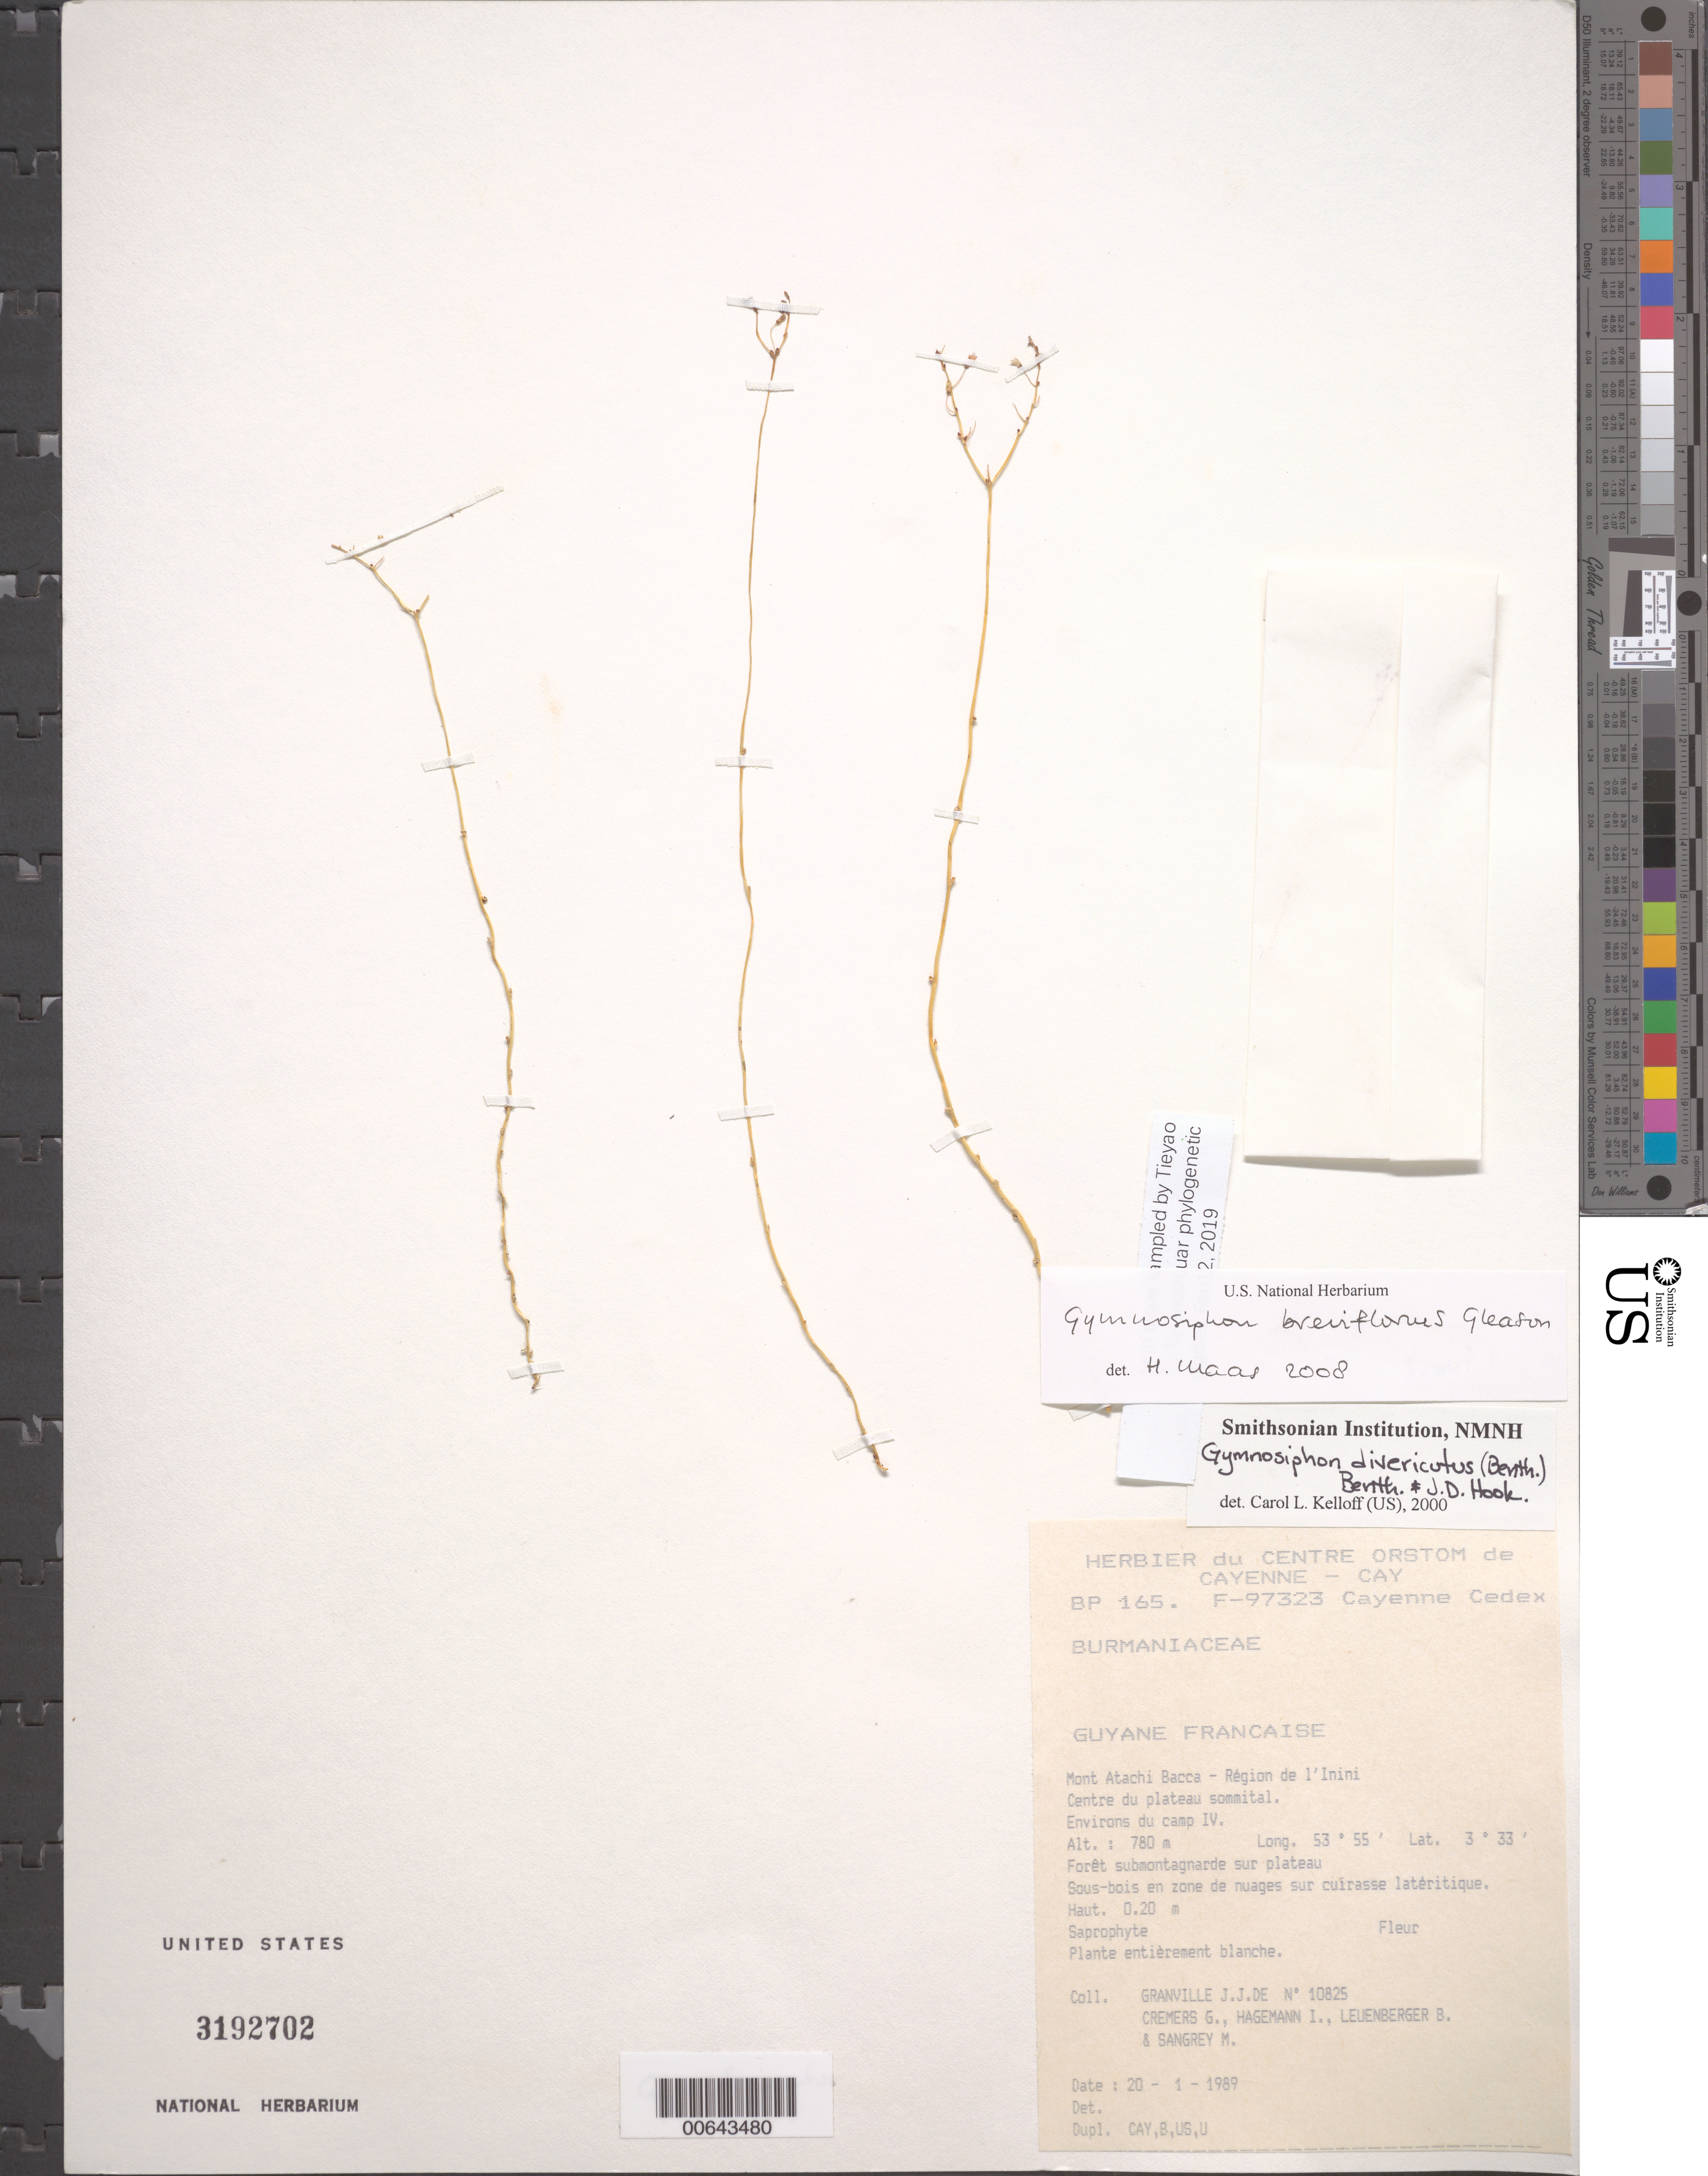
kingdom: Plantae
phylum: Tracheophyta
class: Liliopsida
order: Dioscoreales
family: Burmanniaceae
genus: Gymnosiphon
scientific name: Gymnosiphon breviflorus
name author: Gleason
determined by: Maas, H.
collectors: J.-J. de Granville, G. Cremers, J. Hagemann, B. E. Leuenberger & M. S. Sangrey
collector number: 10825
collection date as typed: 20-Jan-89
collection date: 1989-01-20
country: French Guiana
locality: Mont Atachi Bacca, région de l'Inini. Centre du plateau sommital. Environs du camp IV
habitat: Forêt submontagnarde sur plateau. Sous-bois en zone de nuages sur cuirasse lateritique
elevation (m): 780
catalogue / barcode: US 3192702